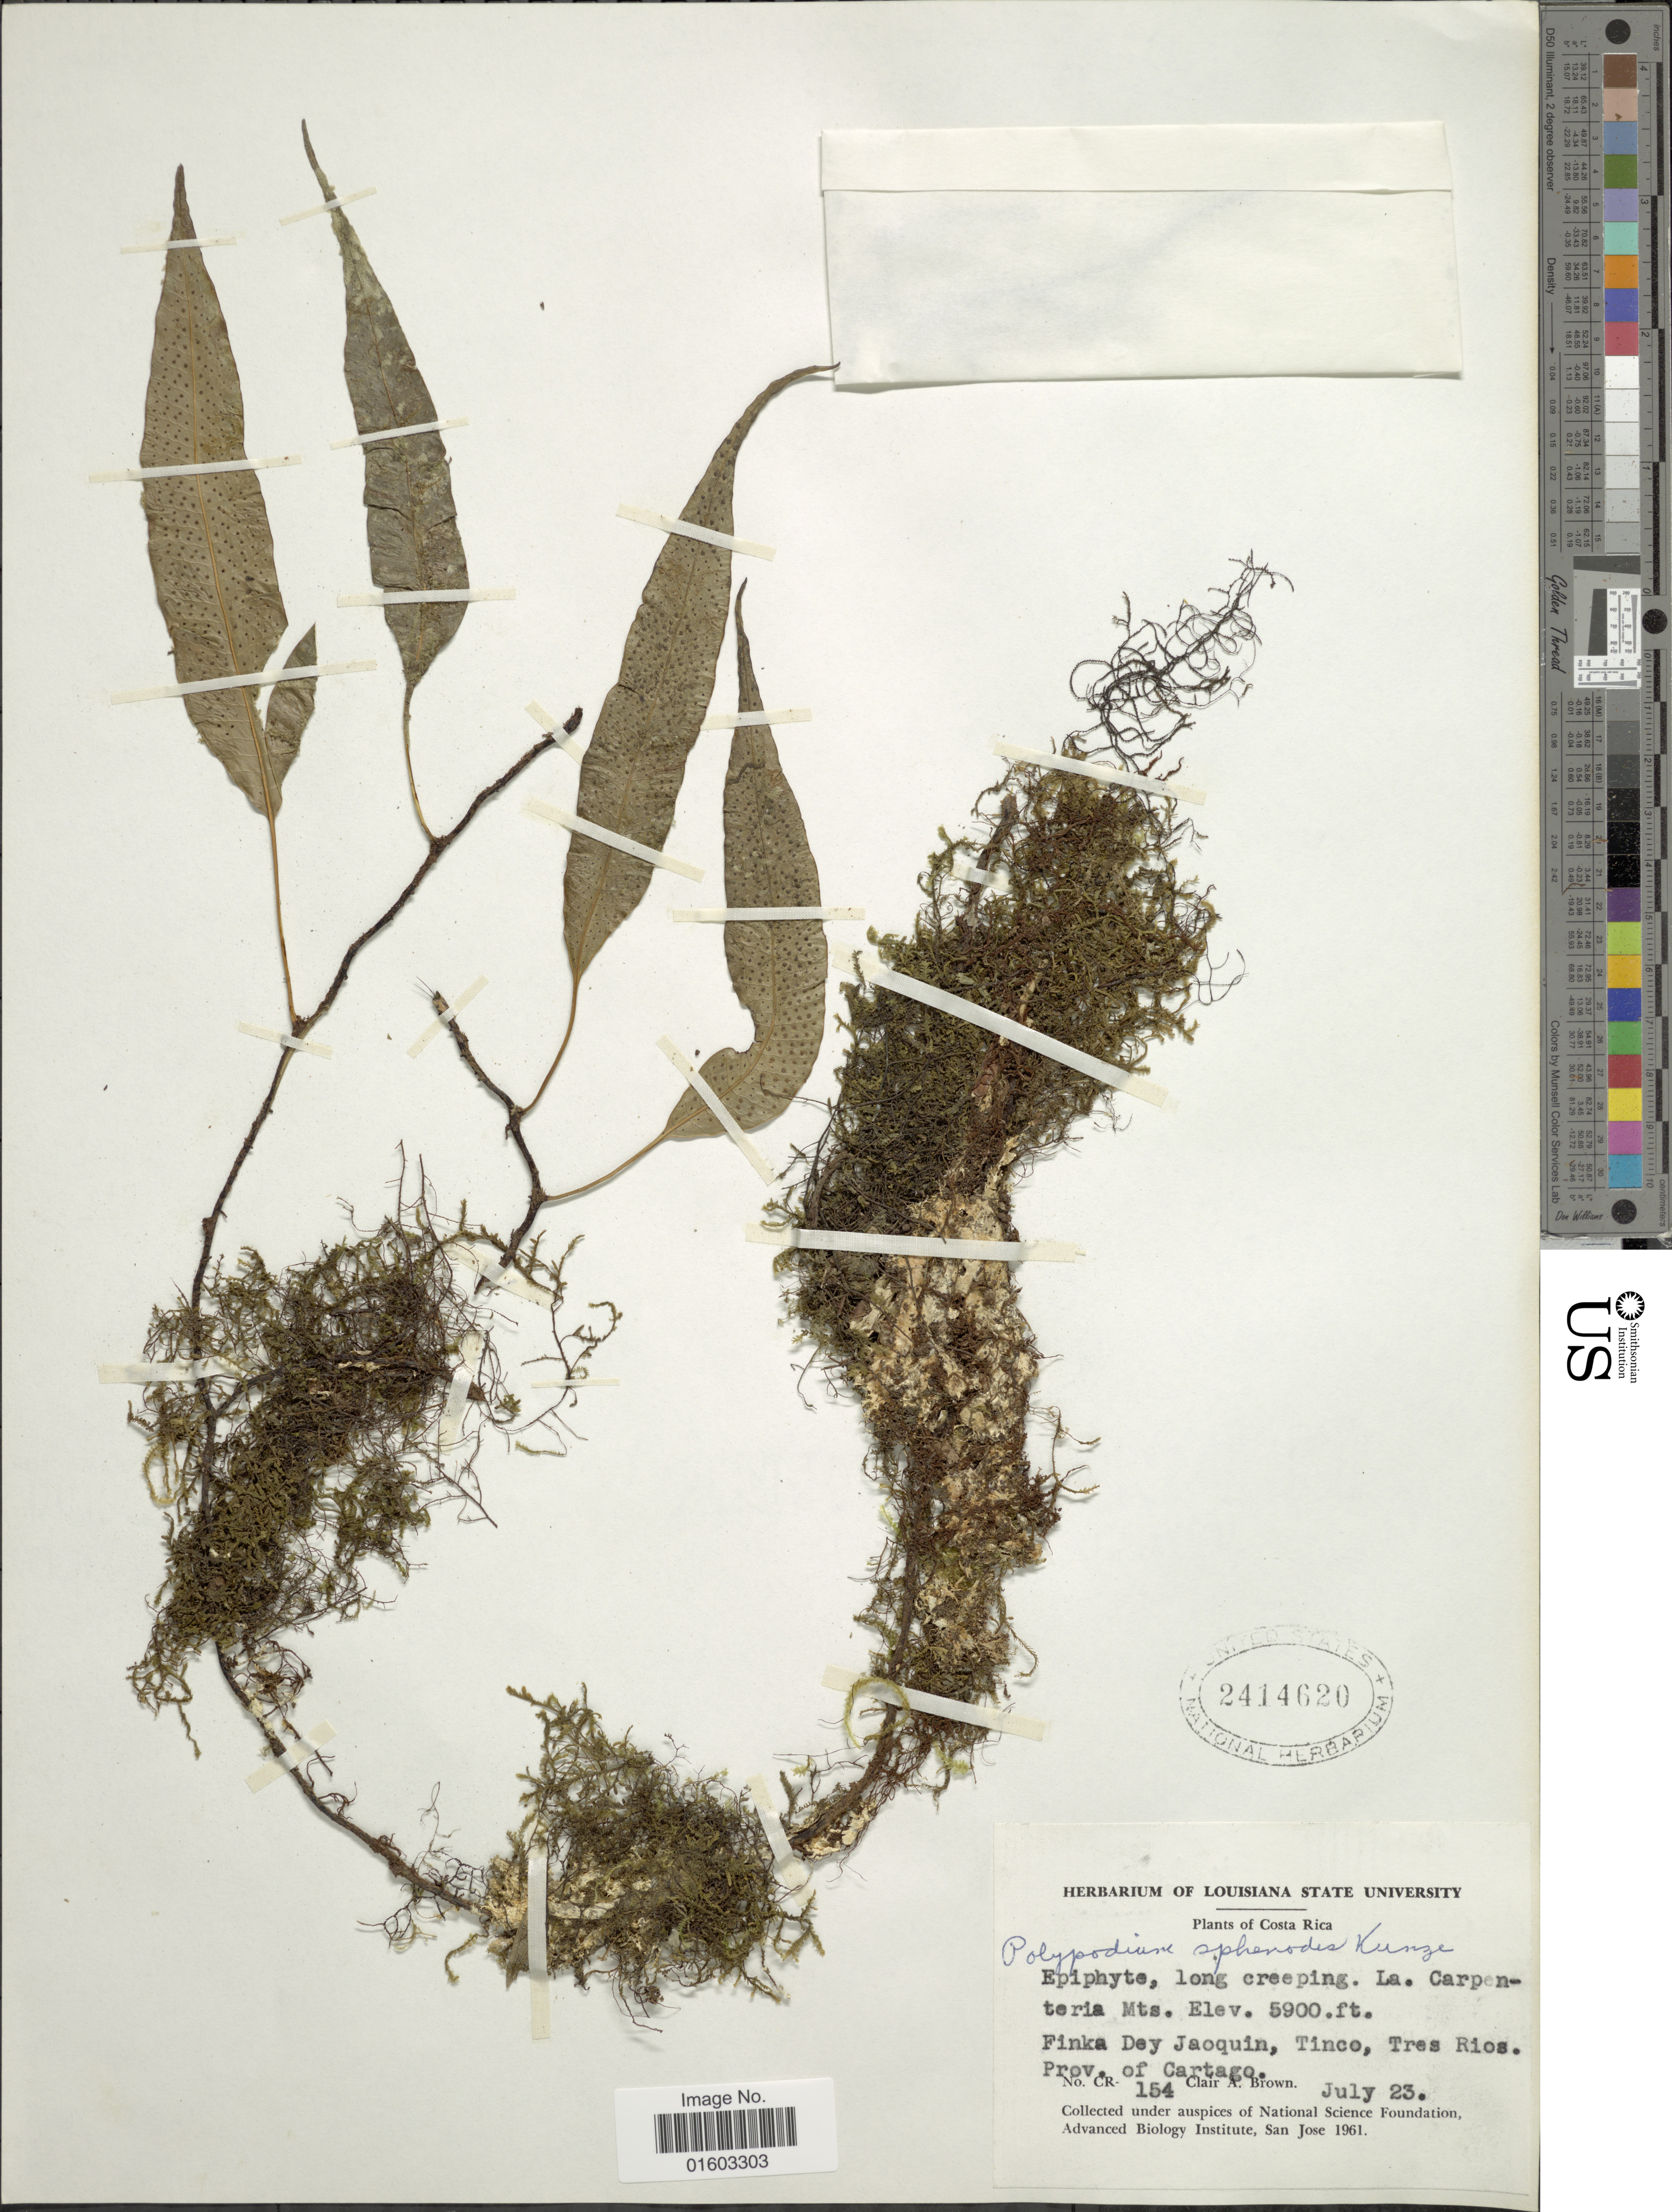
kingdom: Plantae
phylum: Tracheophyta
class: Polypodiopsida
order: Polypodiales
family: Polypodiaceae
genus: Campyloneurum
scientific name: Campyloneurum wercklei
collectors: C. A. Brown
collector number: CR -154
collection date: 1961-07-23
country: Costa Rica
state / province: Cartago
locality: La Carpenteria Mts. Finka Dey Jaoquin, Tinco, Tres Rios. Prov. of Cartago.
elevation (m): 1798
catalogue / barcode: US 2414620